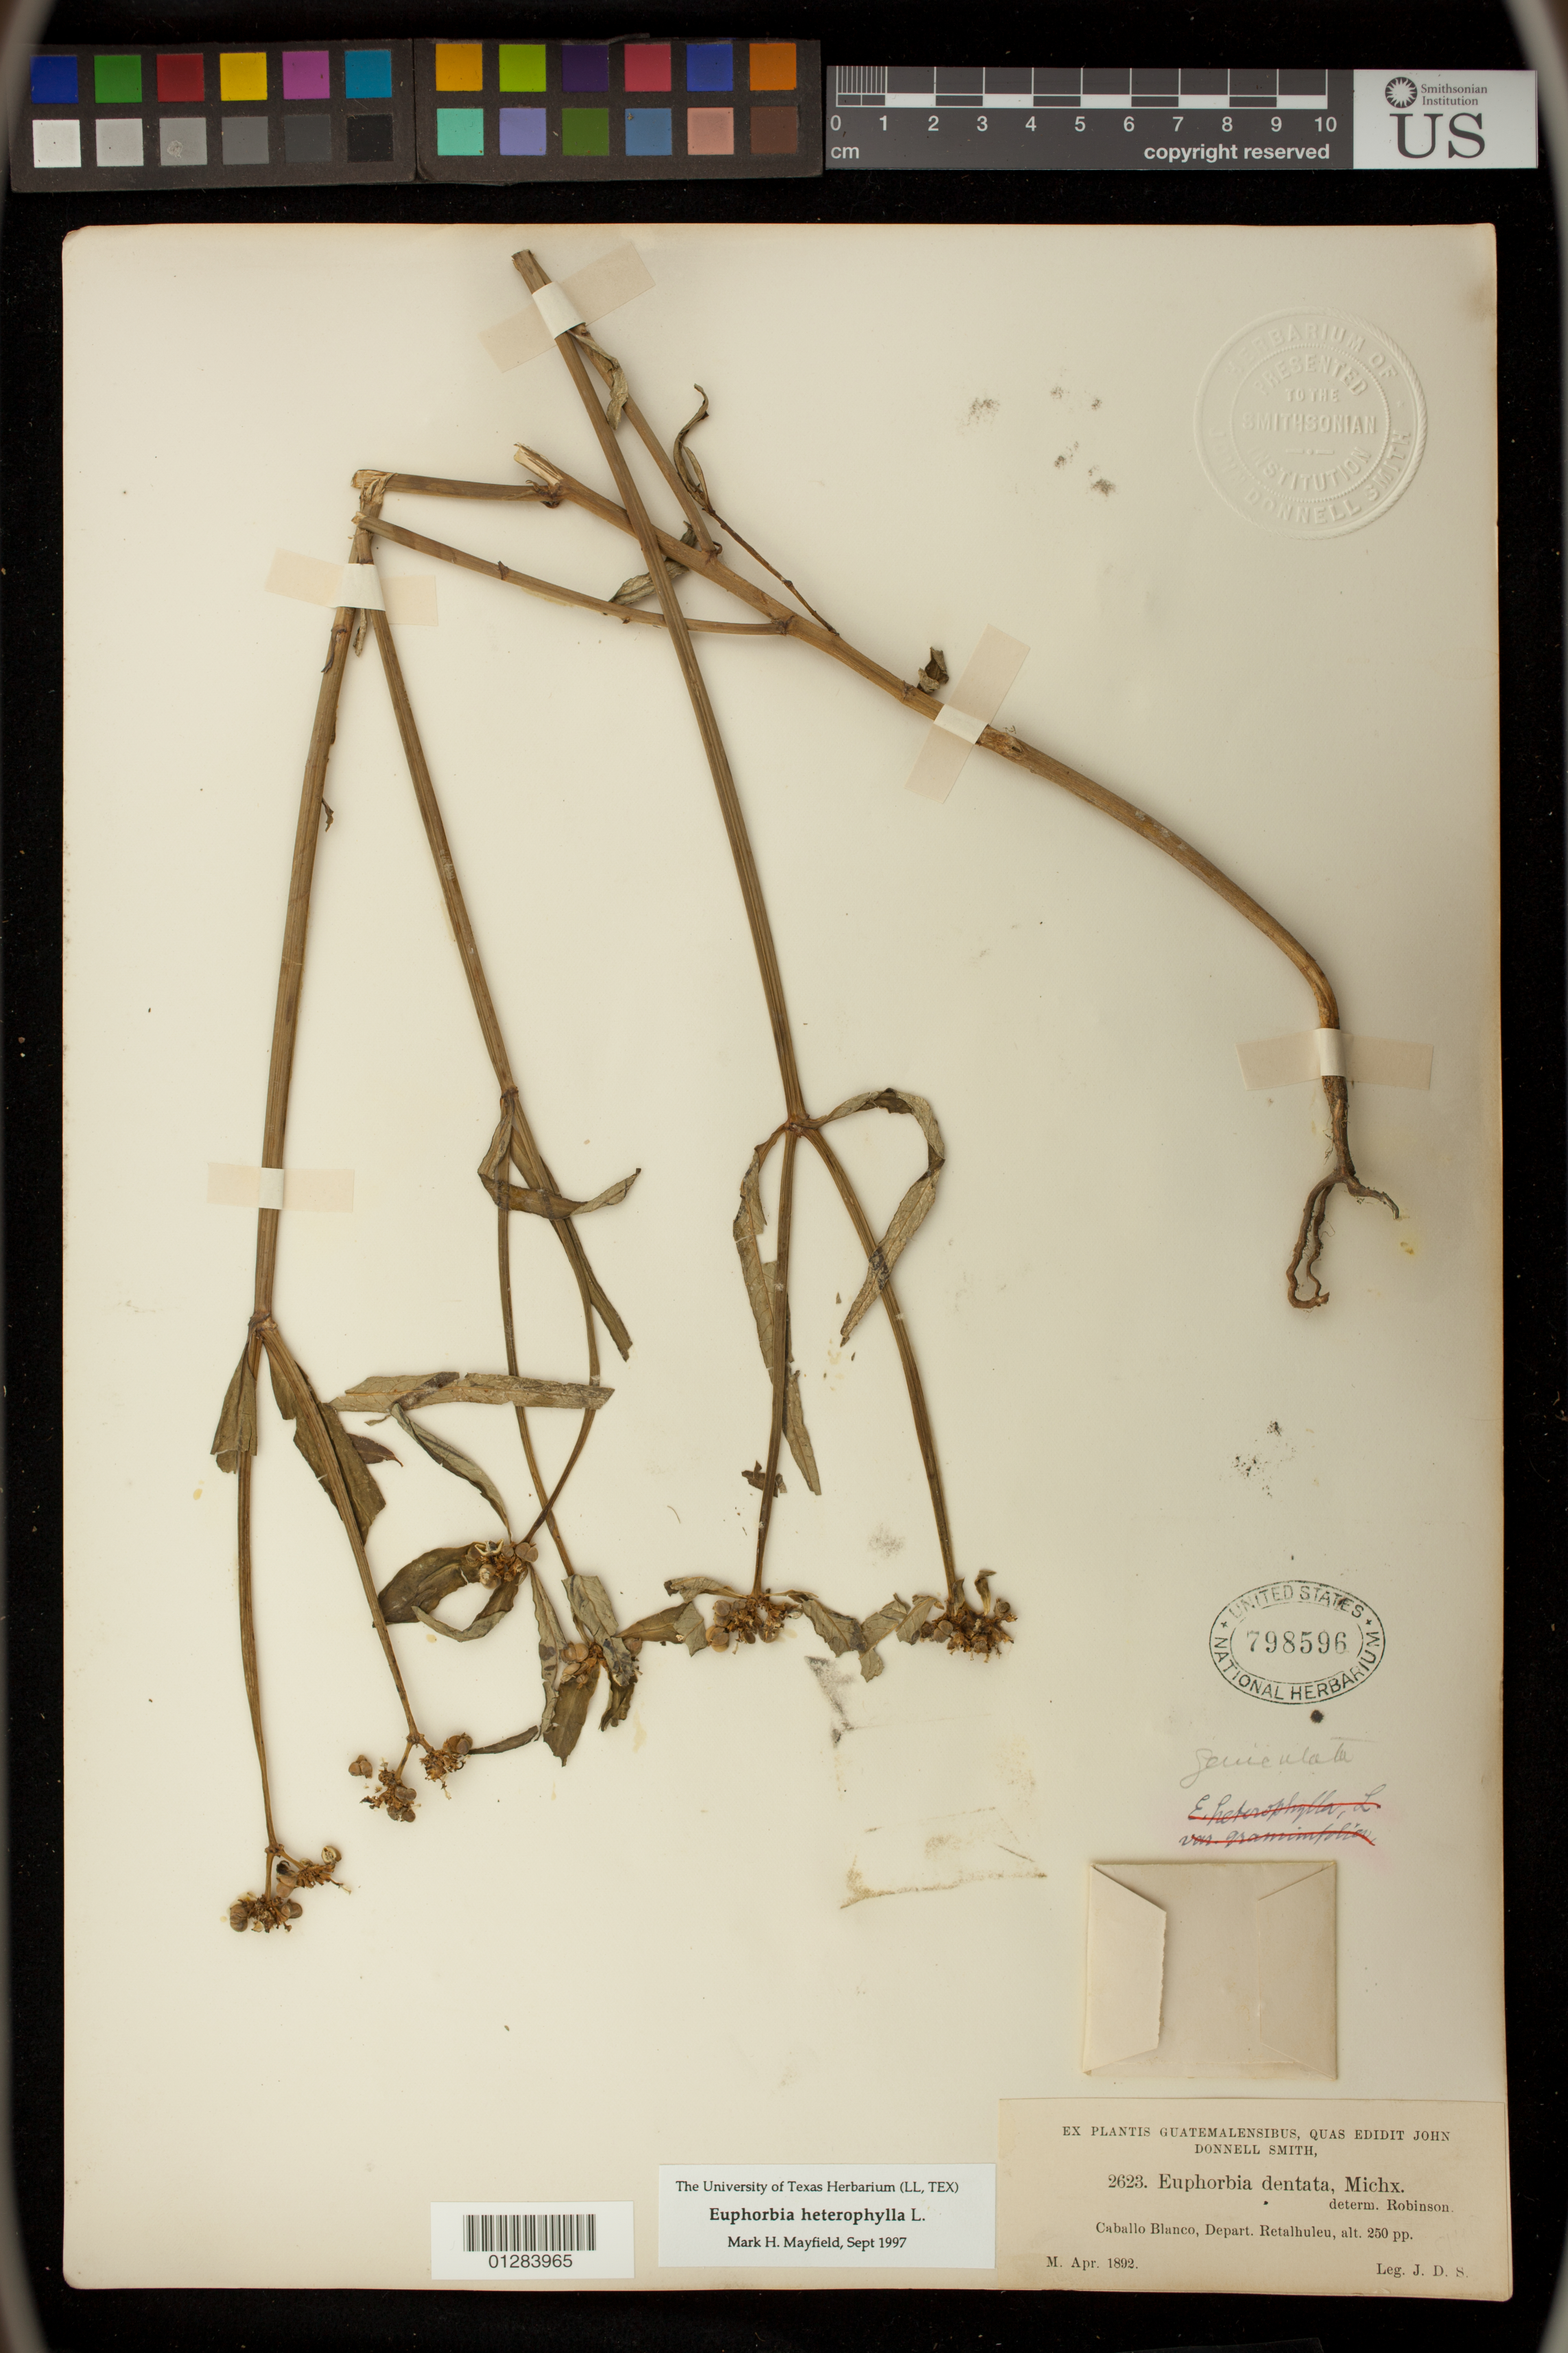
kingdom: Plantae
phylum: Tracheophyta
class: Magnoliopsida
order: Malpighiales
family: Euphorbiaceae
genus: Euphorbia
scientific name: Euphorbia heterophylla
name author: L.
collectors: J. Smith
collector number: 2623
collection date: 1892-04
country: Guatemala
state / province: Retalhuleu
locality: Caballo Blanco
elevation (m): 250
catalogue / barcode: US 798596